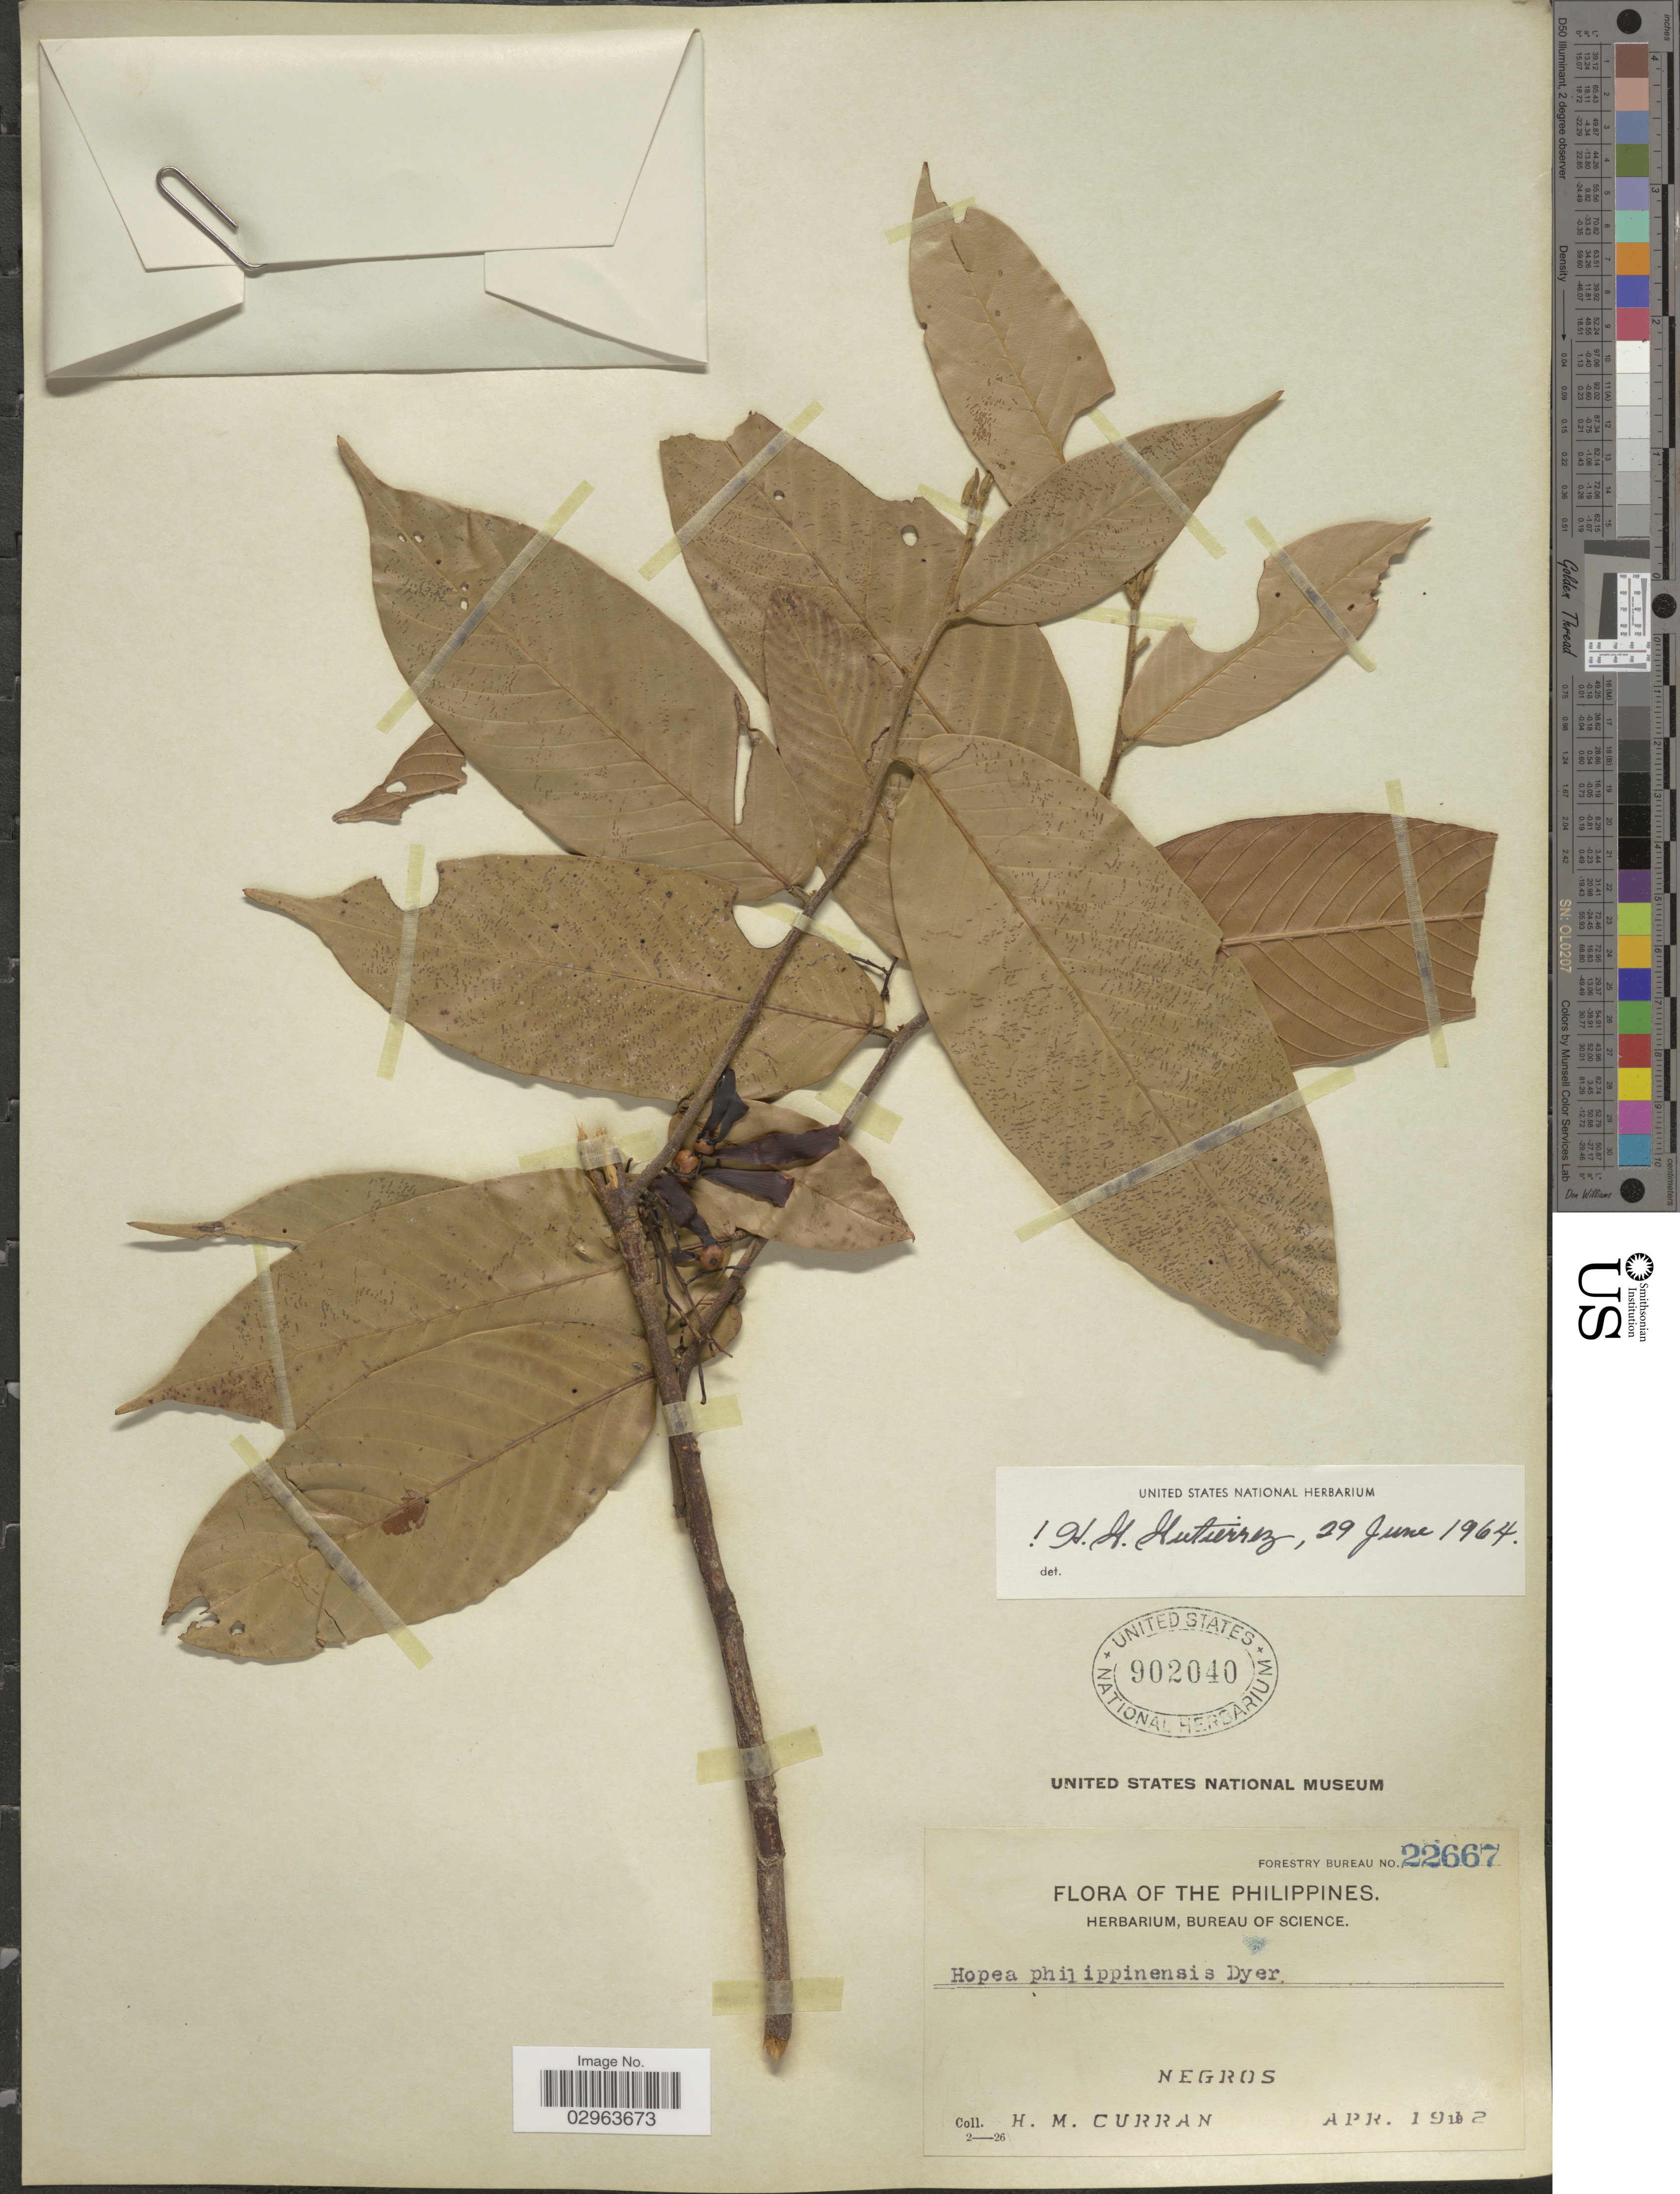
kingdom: Plantae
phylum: Tracheophyta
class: Magnoliopsida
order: Malvales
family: Dipterocarpaceae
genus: Hopea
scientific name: Hopea philippinensis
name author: Dyer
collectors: H. M. Curran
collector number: Forestry Bureau 22667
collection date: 1912-04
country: Philippines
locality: Negros.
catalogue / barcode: US 902040